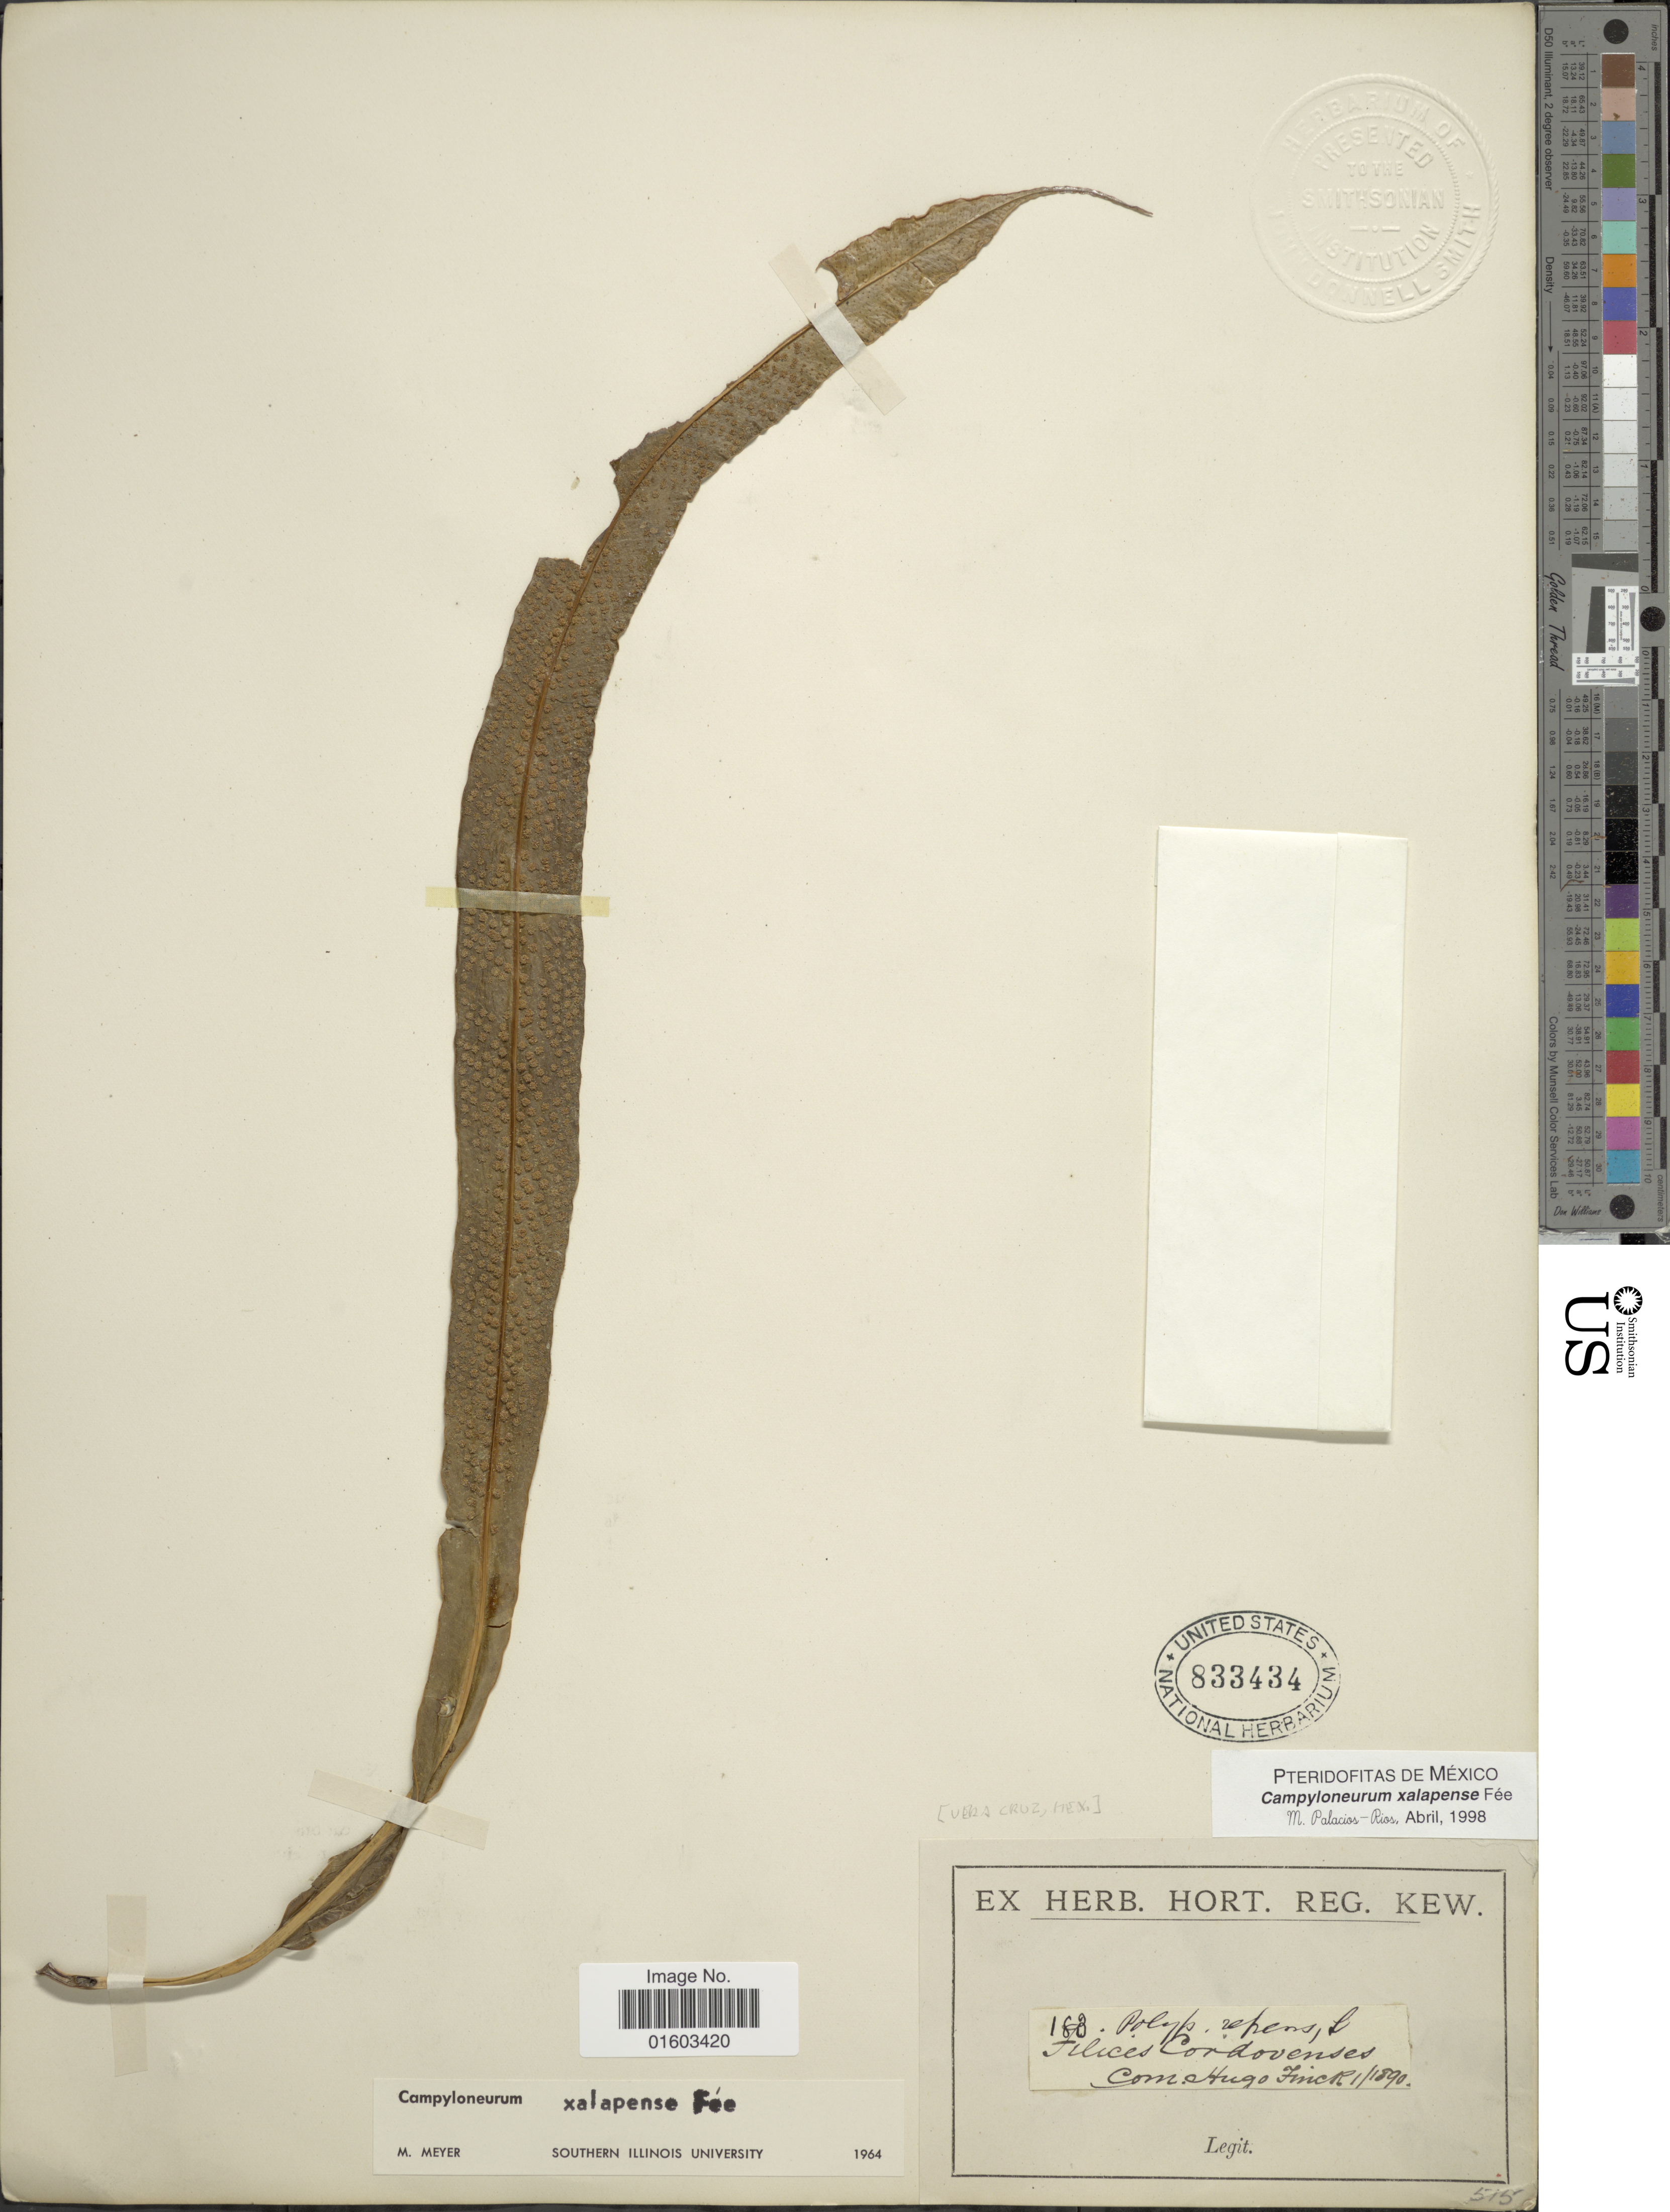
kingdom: Plantae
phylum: Tracheophyta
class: Polypodiopsida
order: Polypodiales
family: Polypodiaceae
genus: Campyloneurum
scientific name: Campyloneurum xalapense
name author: Fée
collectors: ex herb. Hort. Reg. Kew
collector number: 183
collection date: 1998-04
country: Mexico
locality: M. Palacios, Rios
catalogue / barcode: US 833434